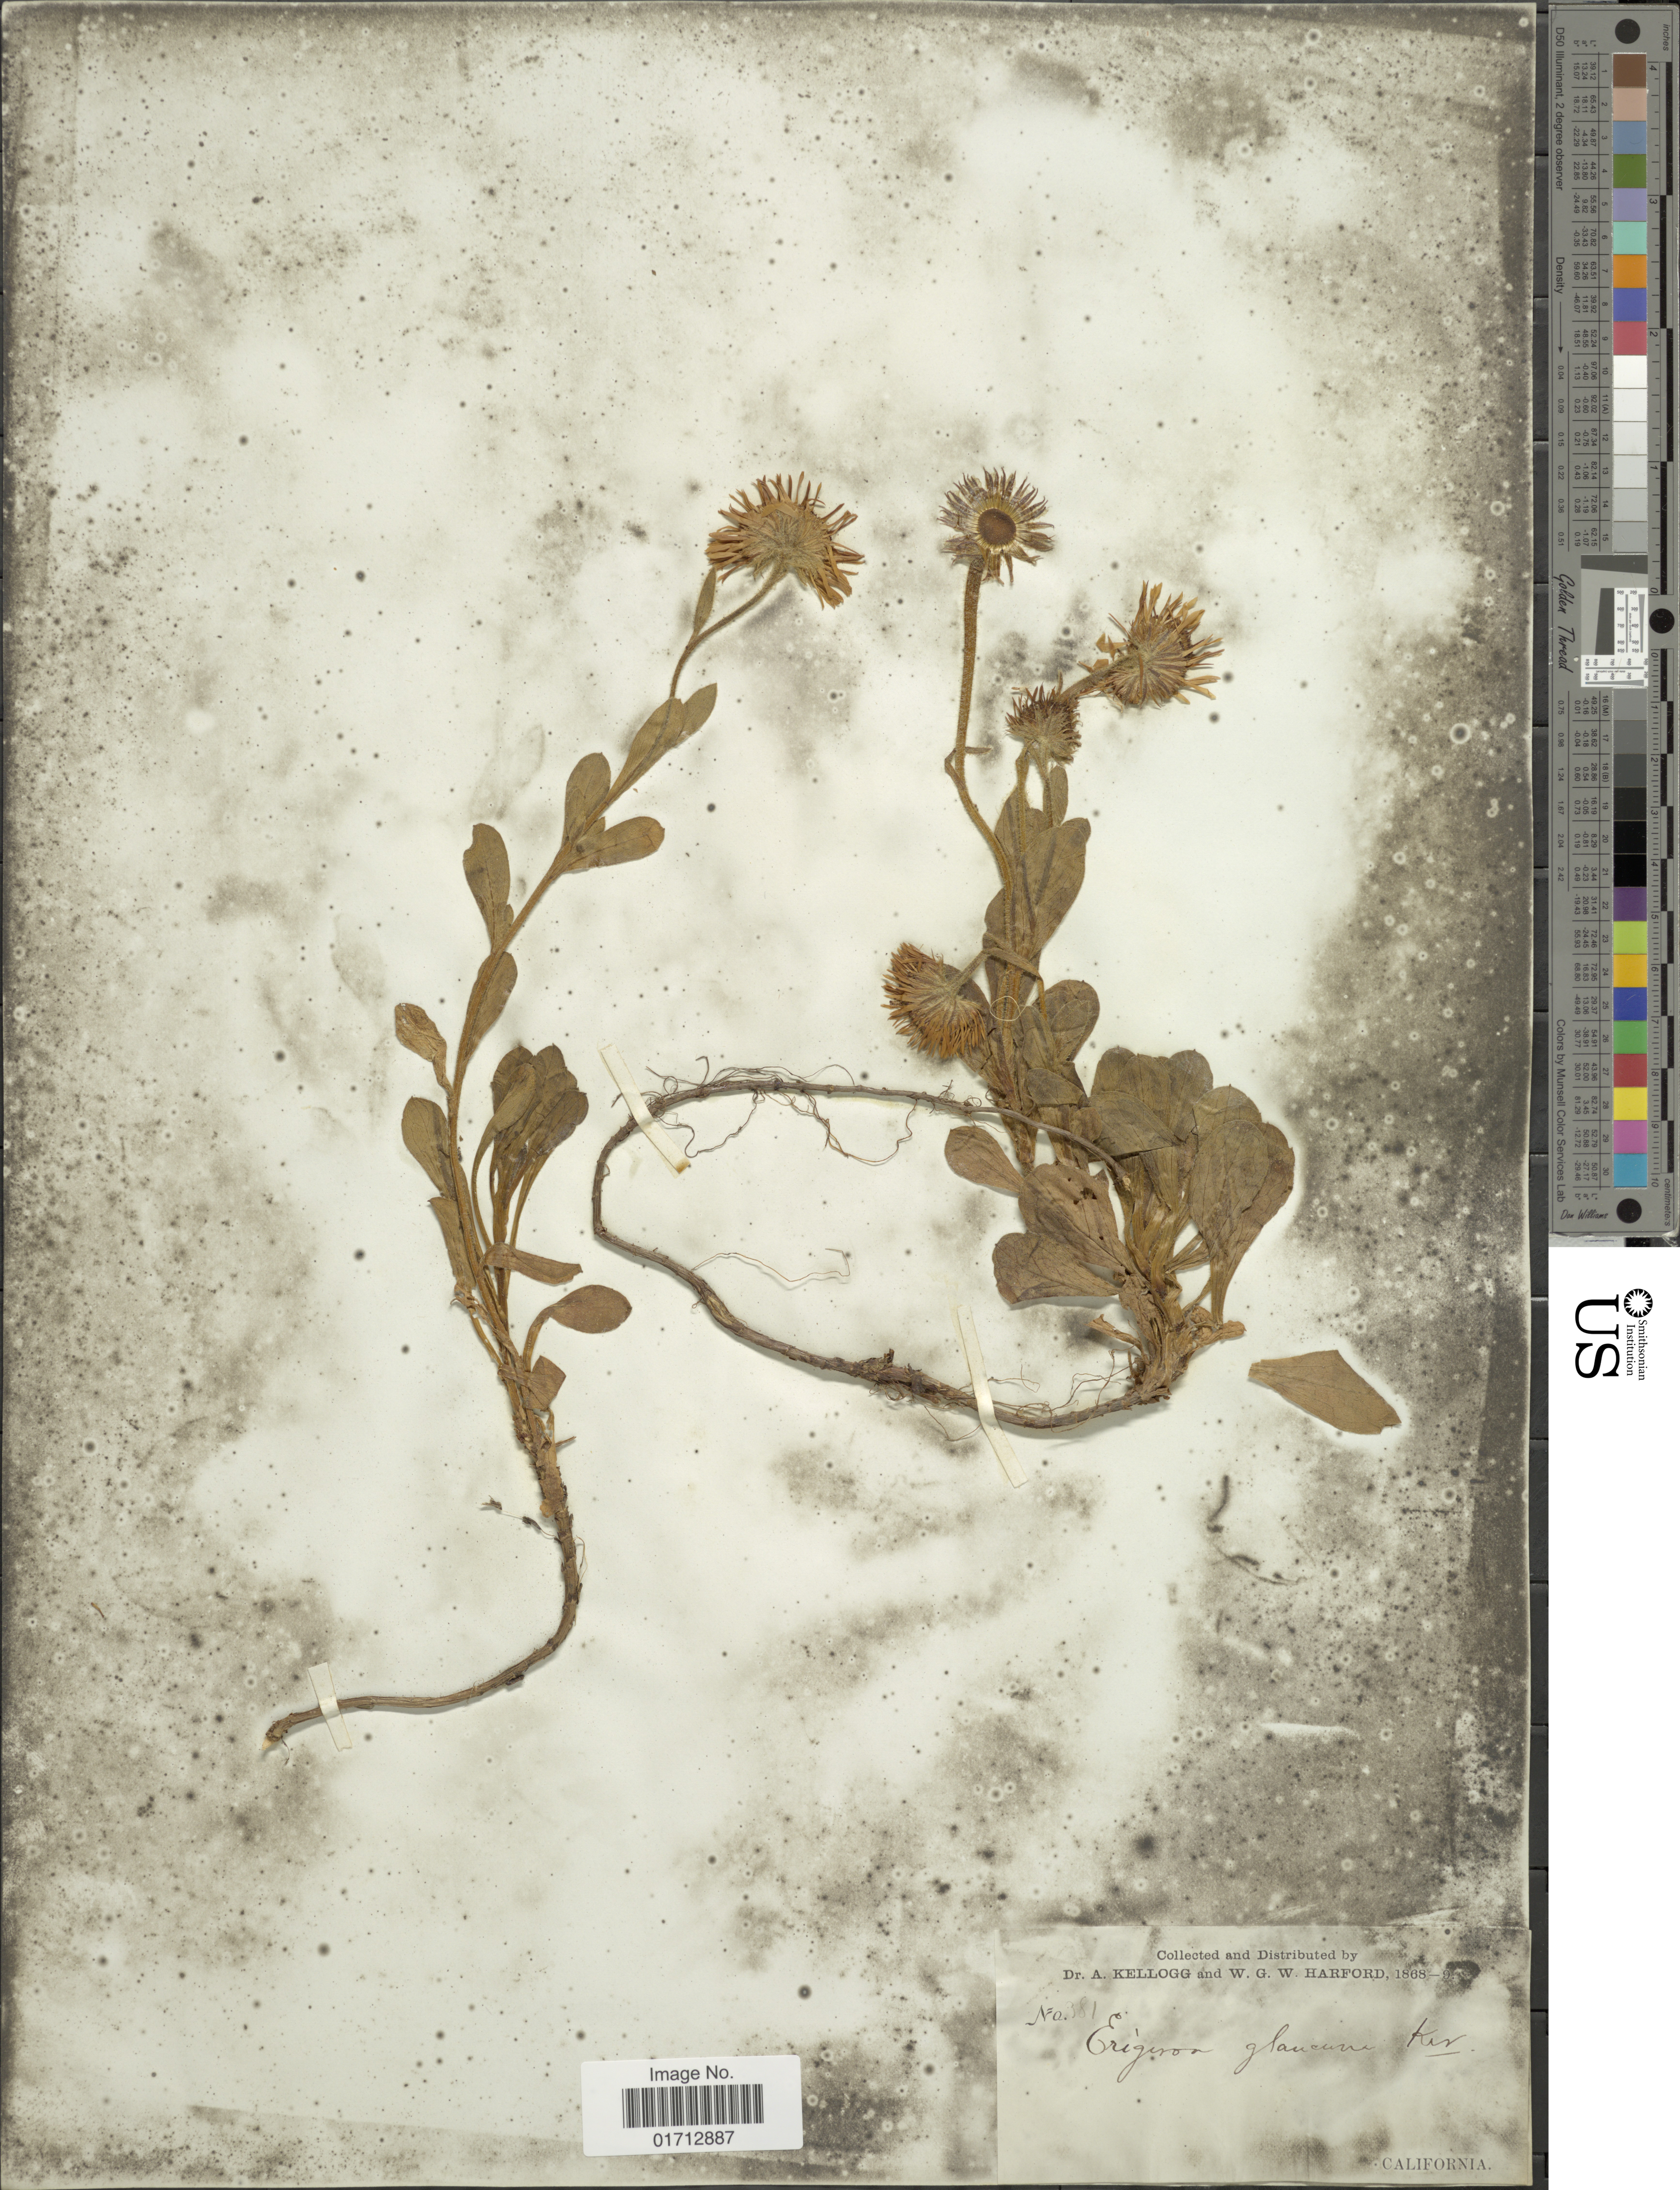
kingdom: Plantae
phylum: Tracheophyta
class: Magnoliopsida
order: Asterales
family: Asteraceae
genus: Erigeron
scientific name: Erigeron glaucus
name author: Ker Gawl.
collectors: A. Kellogg & W. G. W. Harford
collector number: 381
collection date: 1868/1869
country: United States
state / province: California